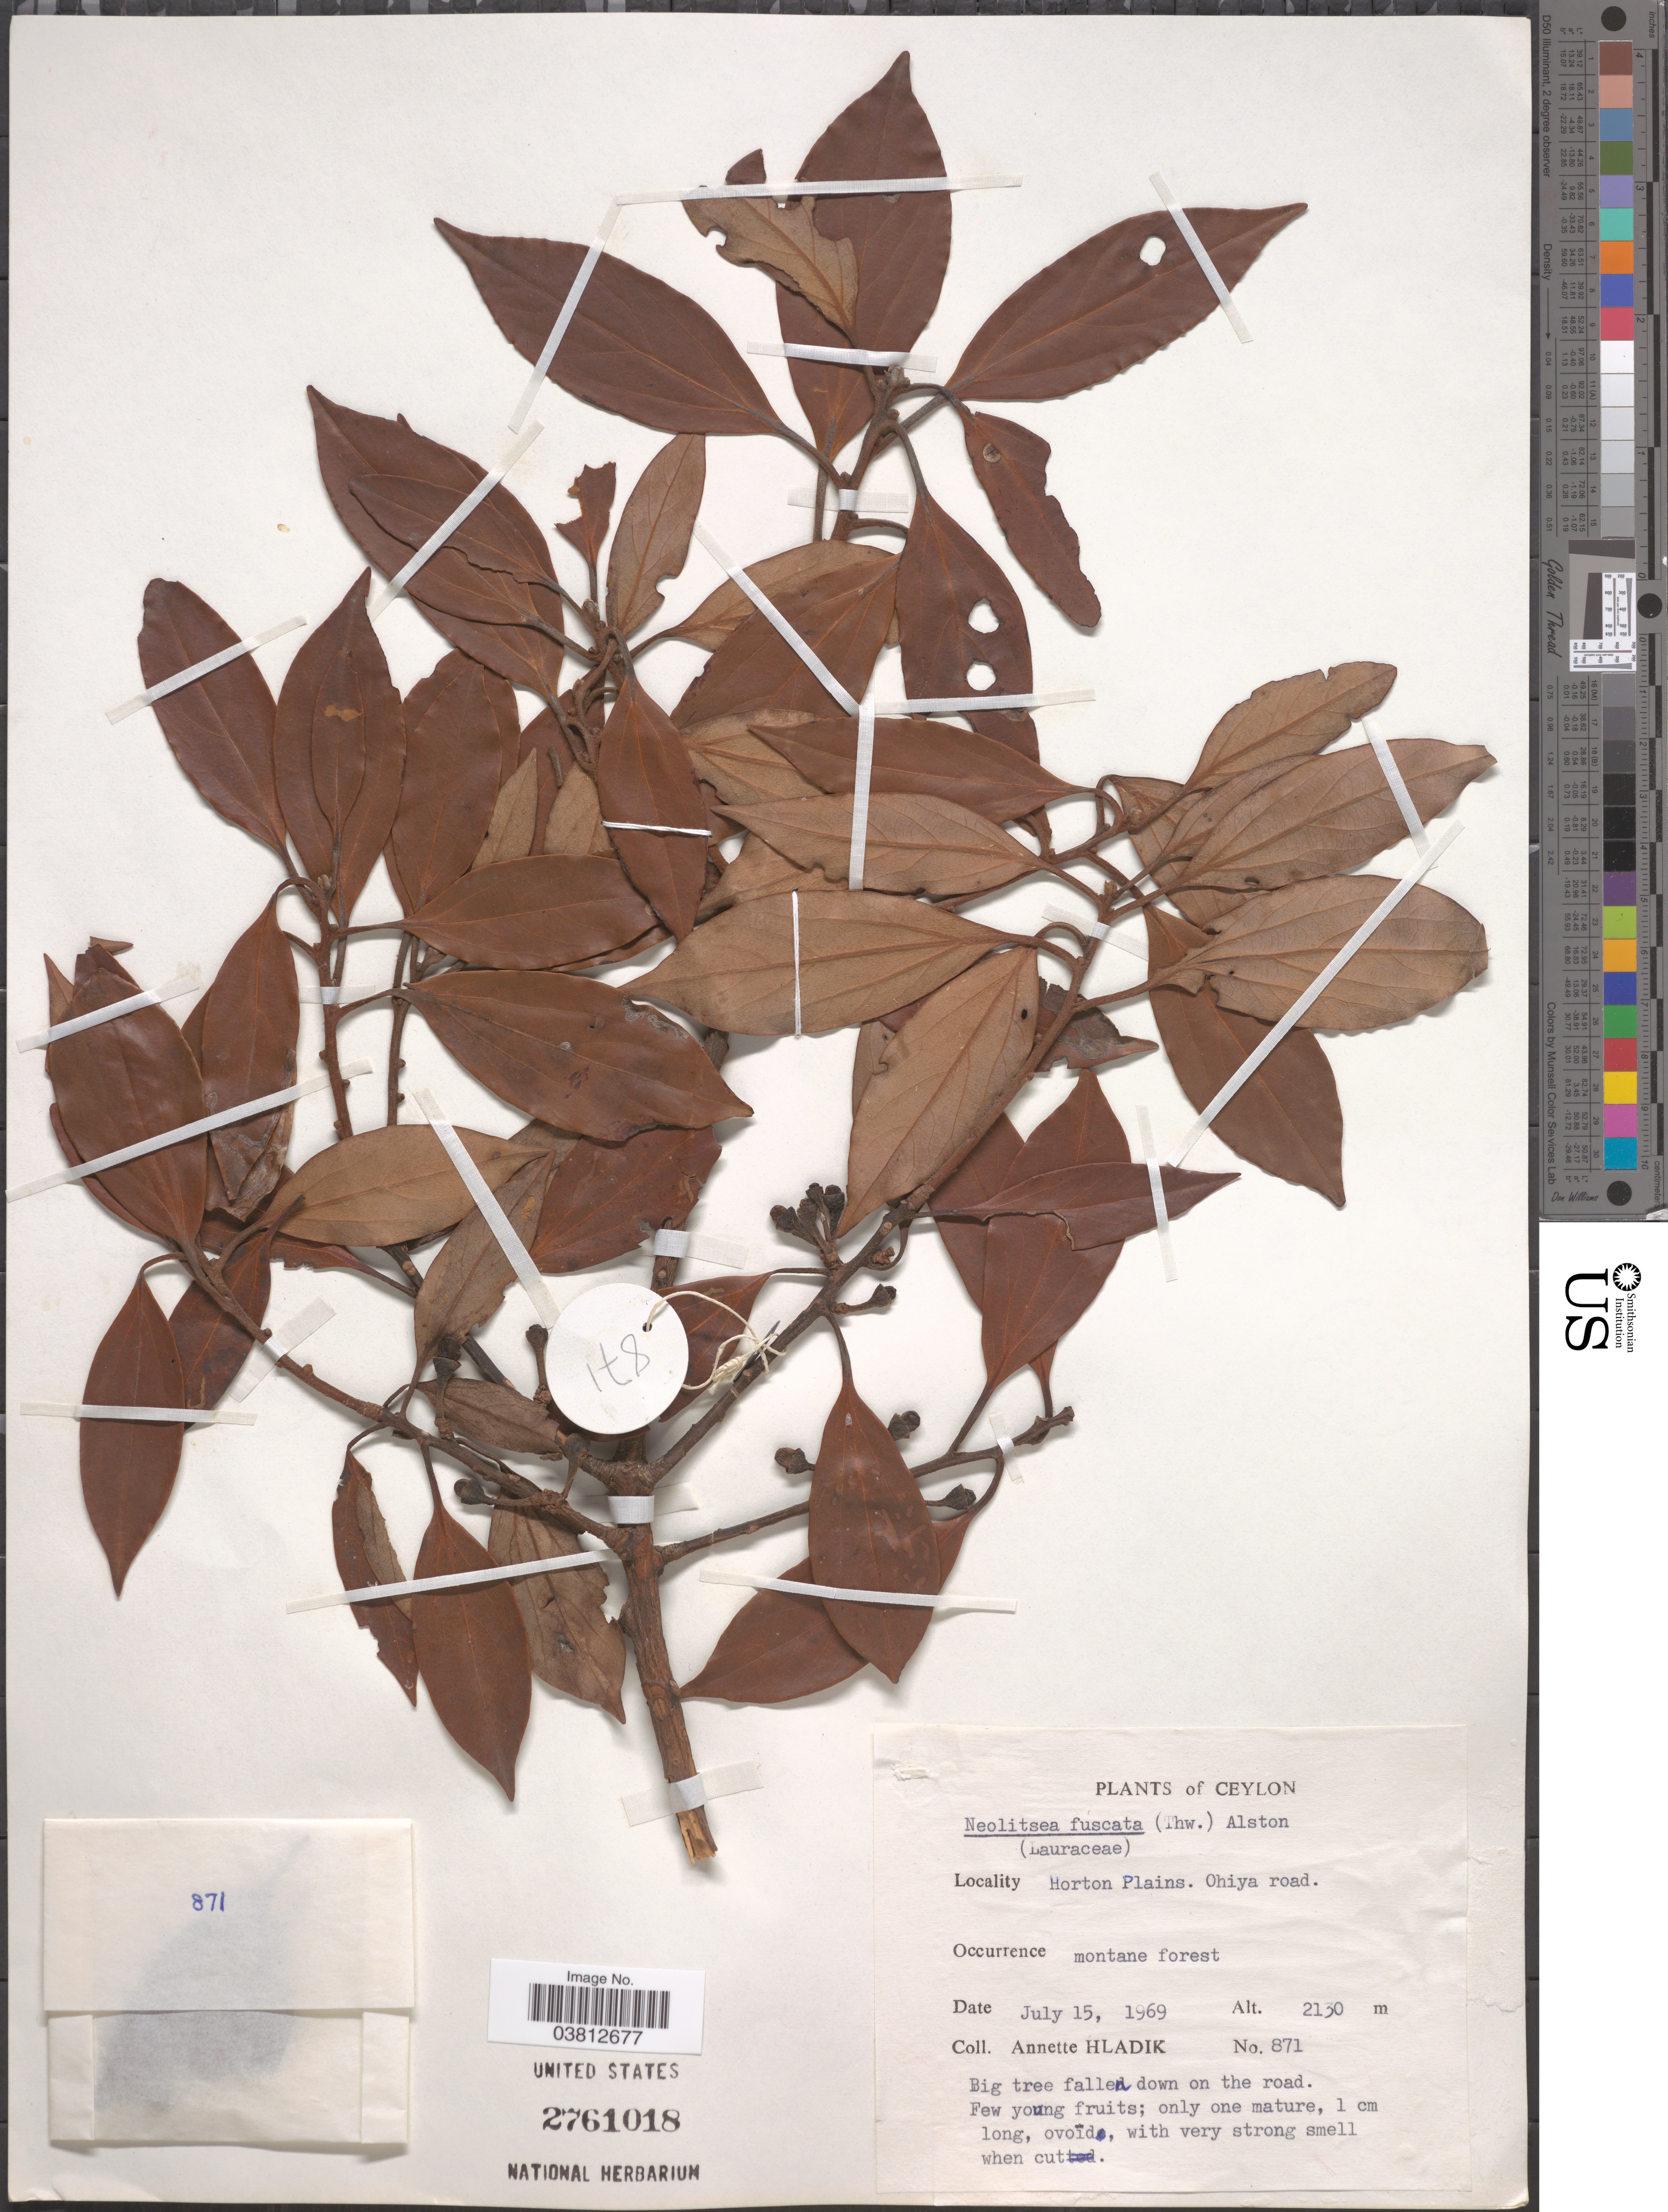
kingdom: Plantae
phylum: Tracheophyta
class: Magnoliopsida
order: Laurales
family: Lauraceae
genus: Neolitsea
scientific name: Neolitsea fuscata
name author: (Thwaites) Alston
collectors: A. Hladik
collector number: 871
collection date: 1969-07-15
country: Sri Lanka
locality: Ceylon. Horton Plains. Ohiya road.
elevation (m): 2130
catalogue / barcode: US 2761018